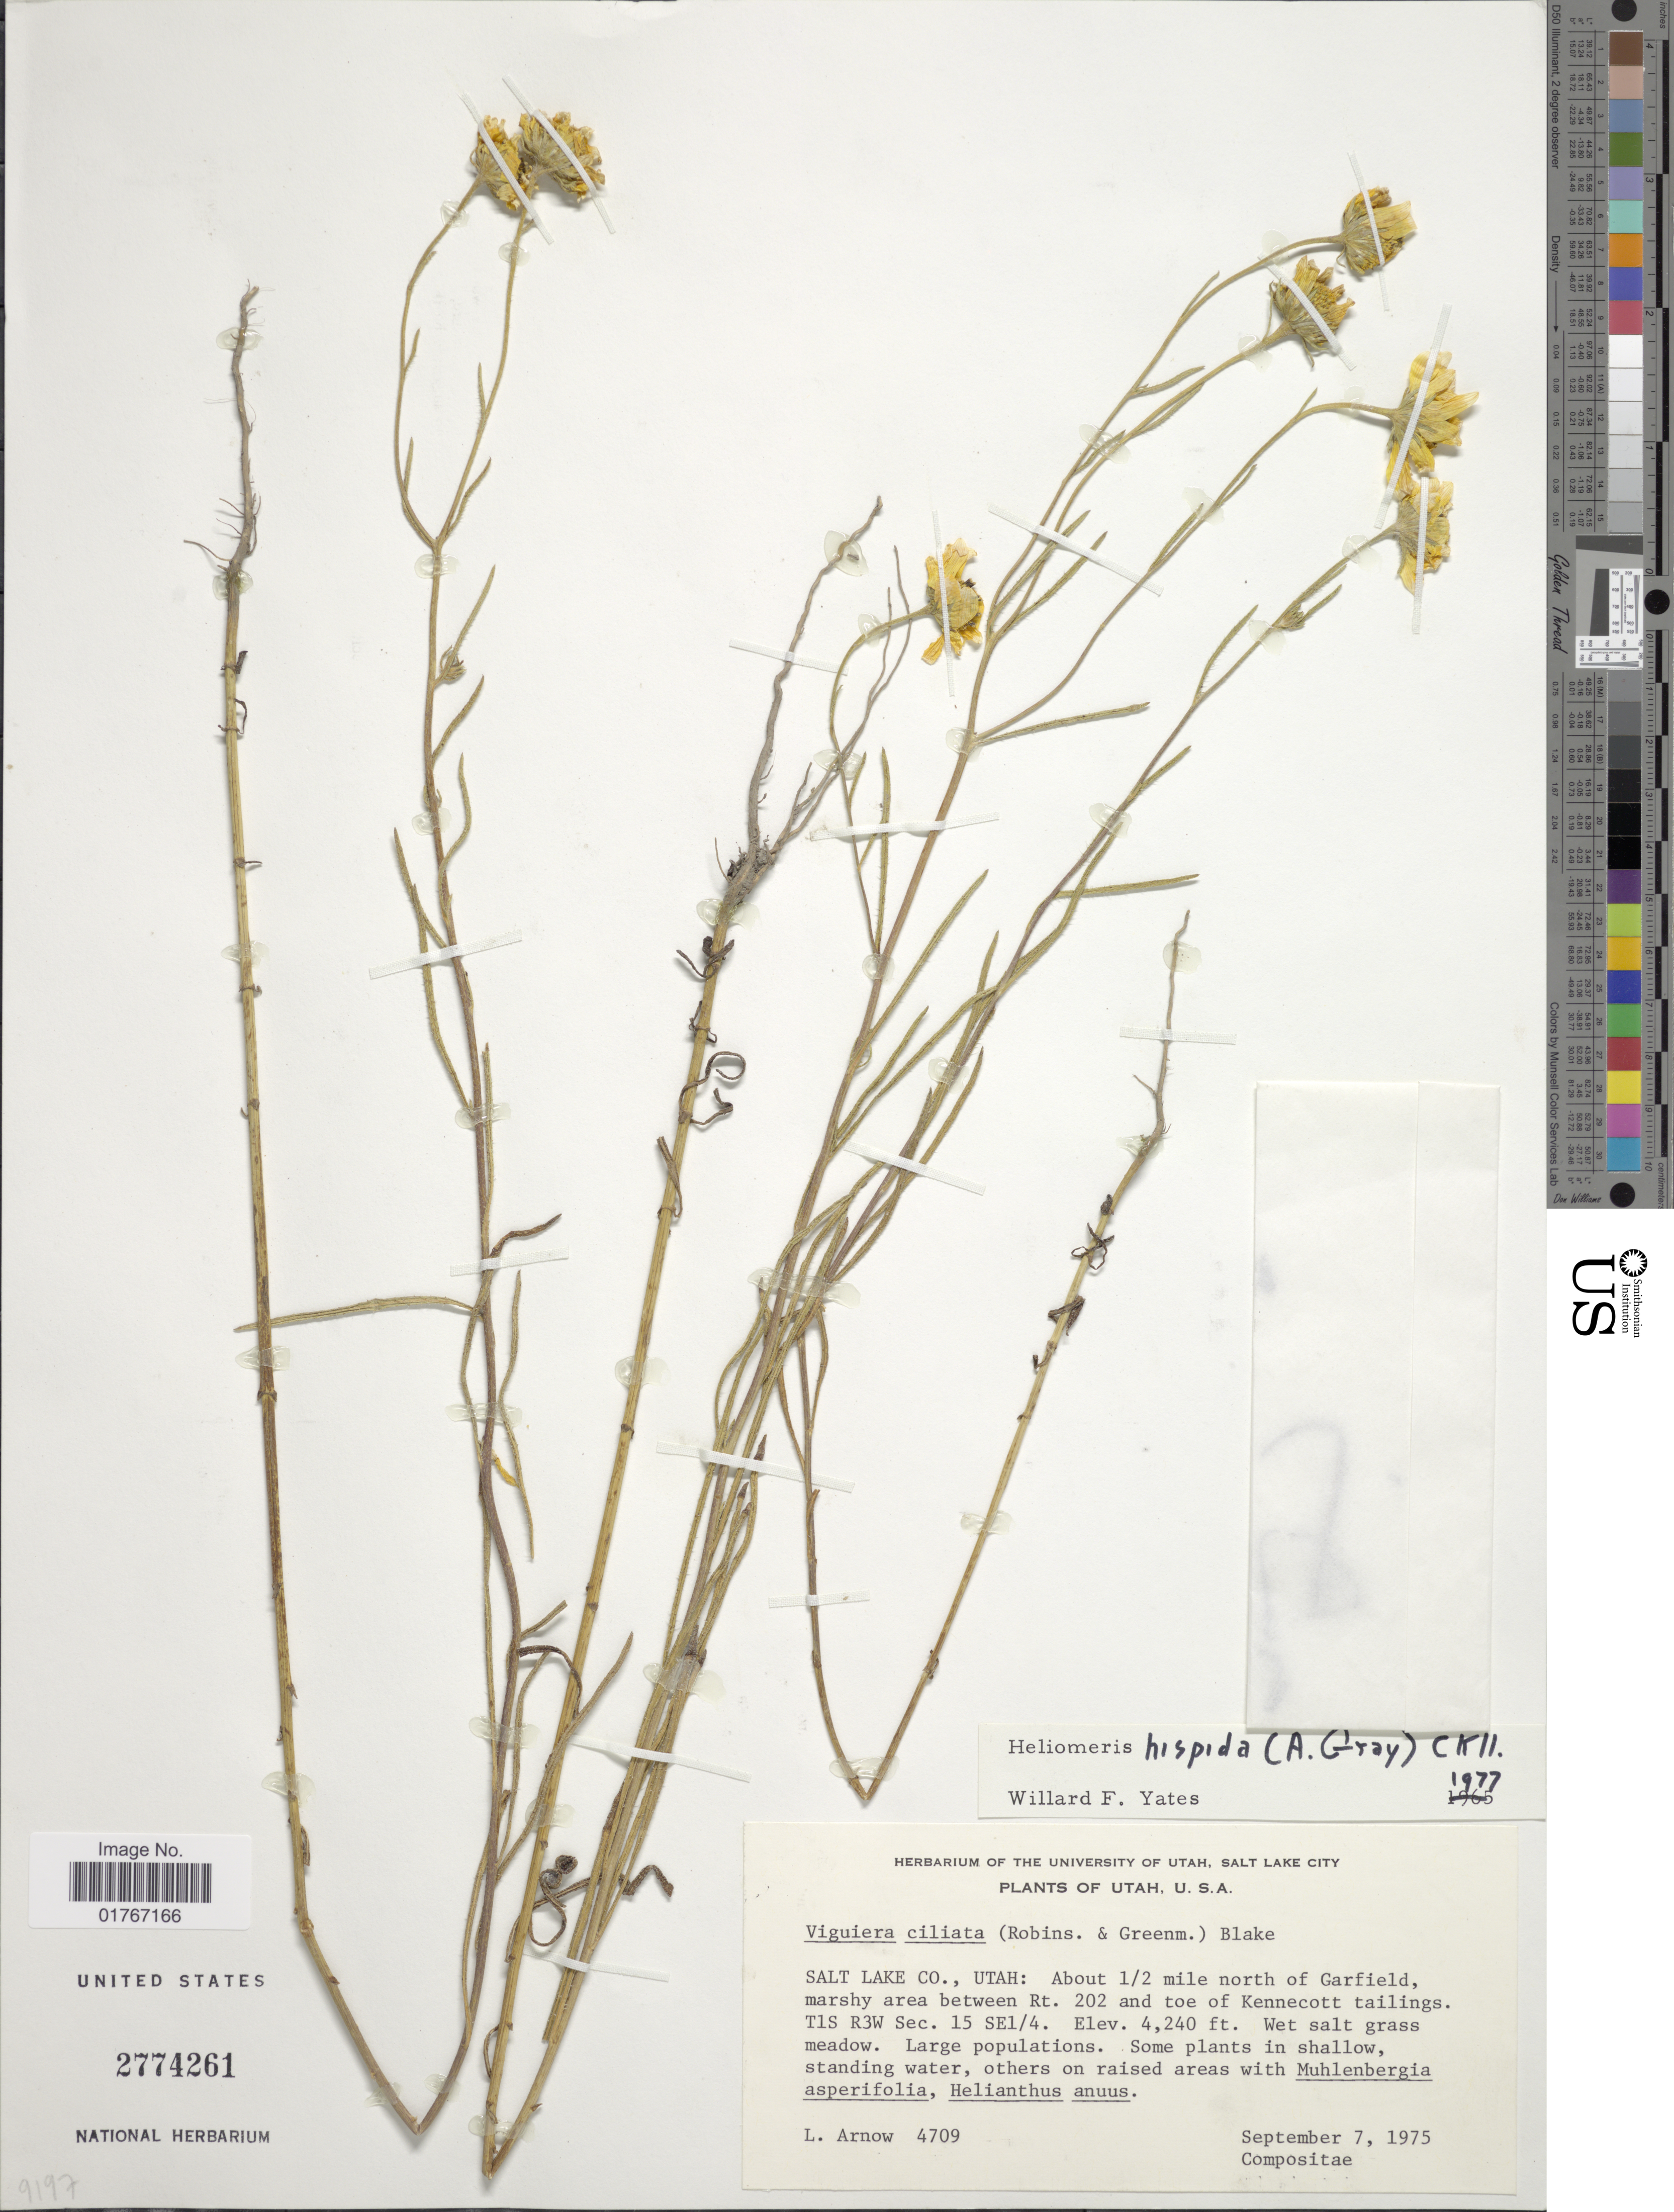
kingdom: Plantae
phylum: Tracheophyta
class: Magnoliopsida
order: Asterales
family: Asteraceae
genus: Heliomeris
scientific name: Heliomeris hispida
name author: (A. Gray) Cockerell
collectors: L. Arnow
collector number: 4709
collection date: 1975-09-07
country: United States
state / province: Utah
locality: Salt Lake Co., : About 1/2 mile north of Garfield, marshy area between Rt. 202 and toe of Kennecott tailings T1S R3W Sec. 15 SE1/4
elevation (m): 1292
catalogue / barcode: US 2774261